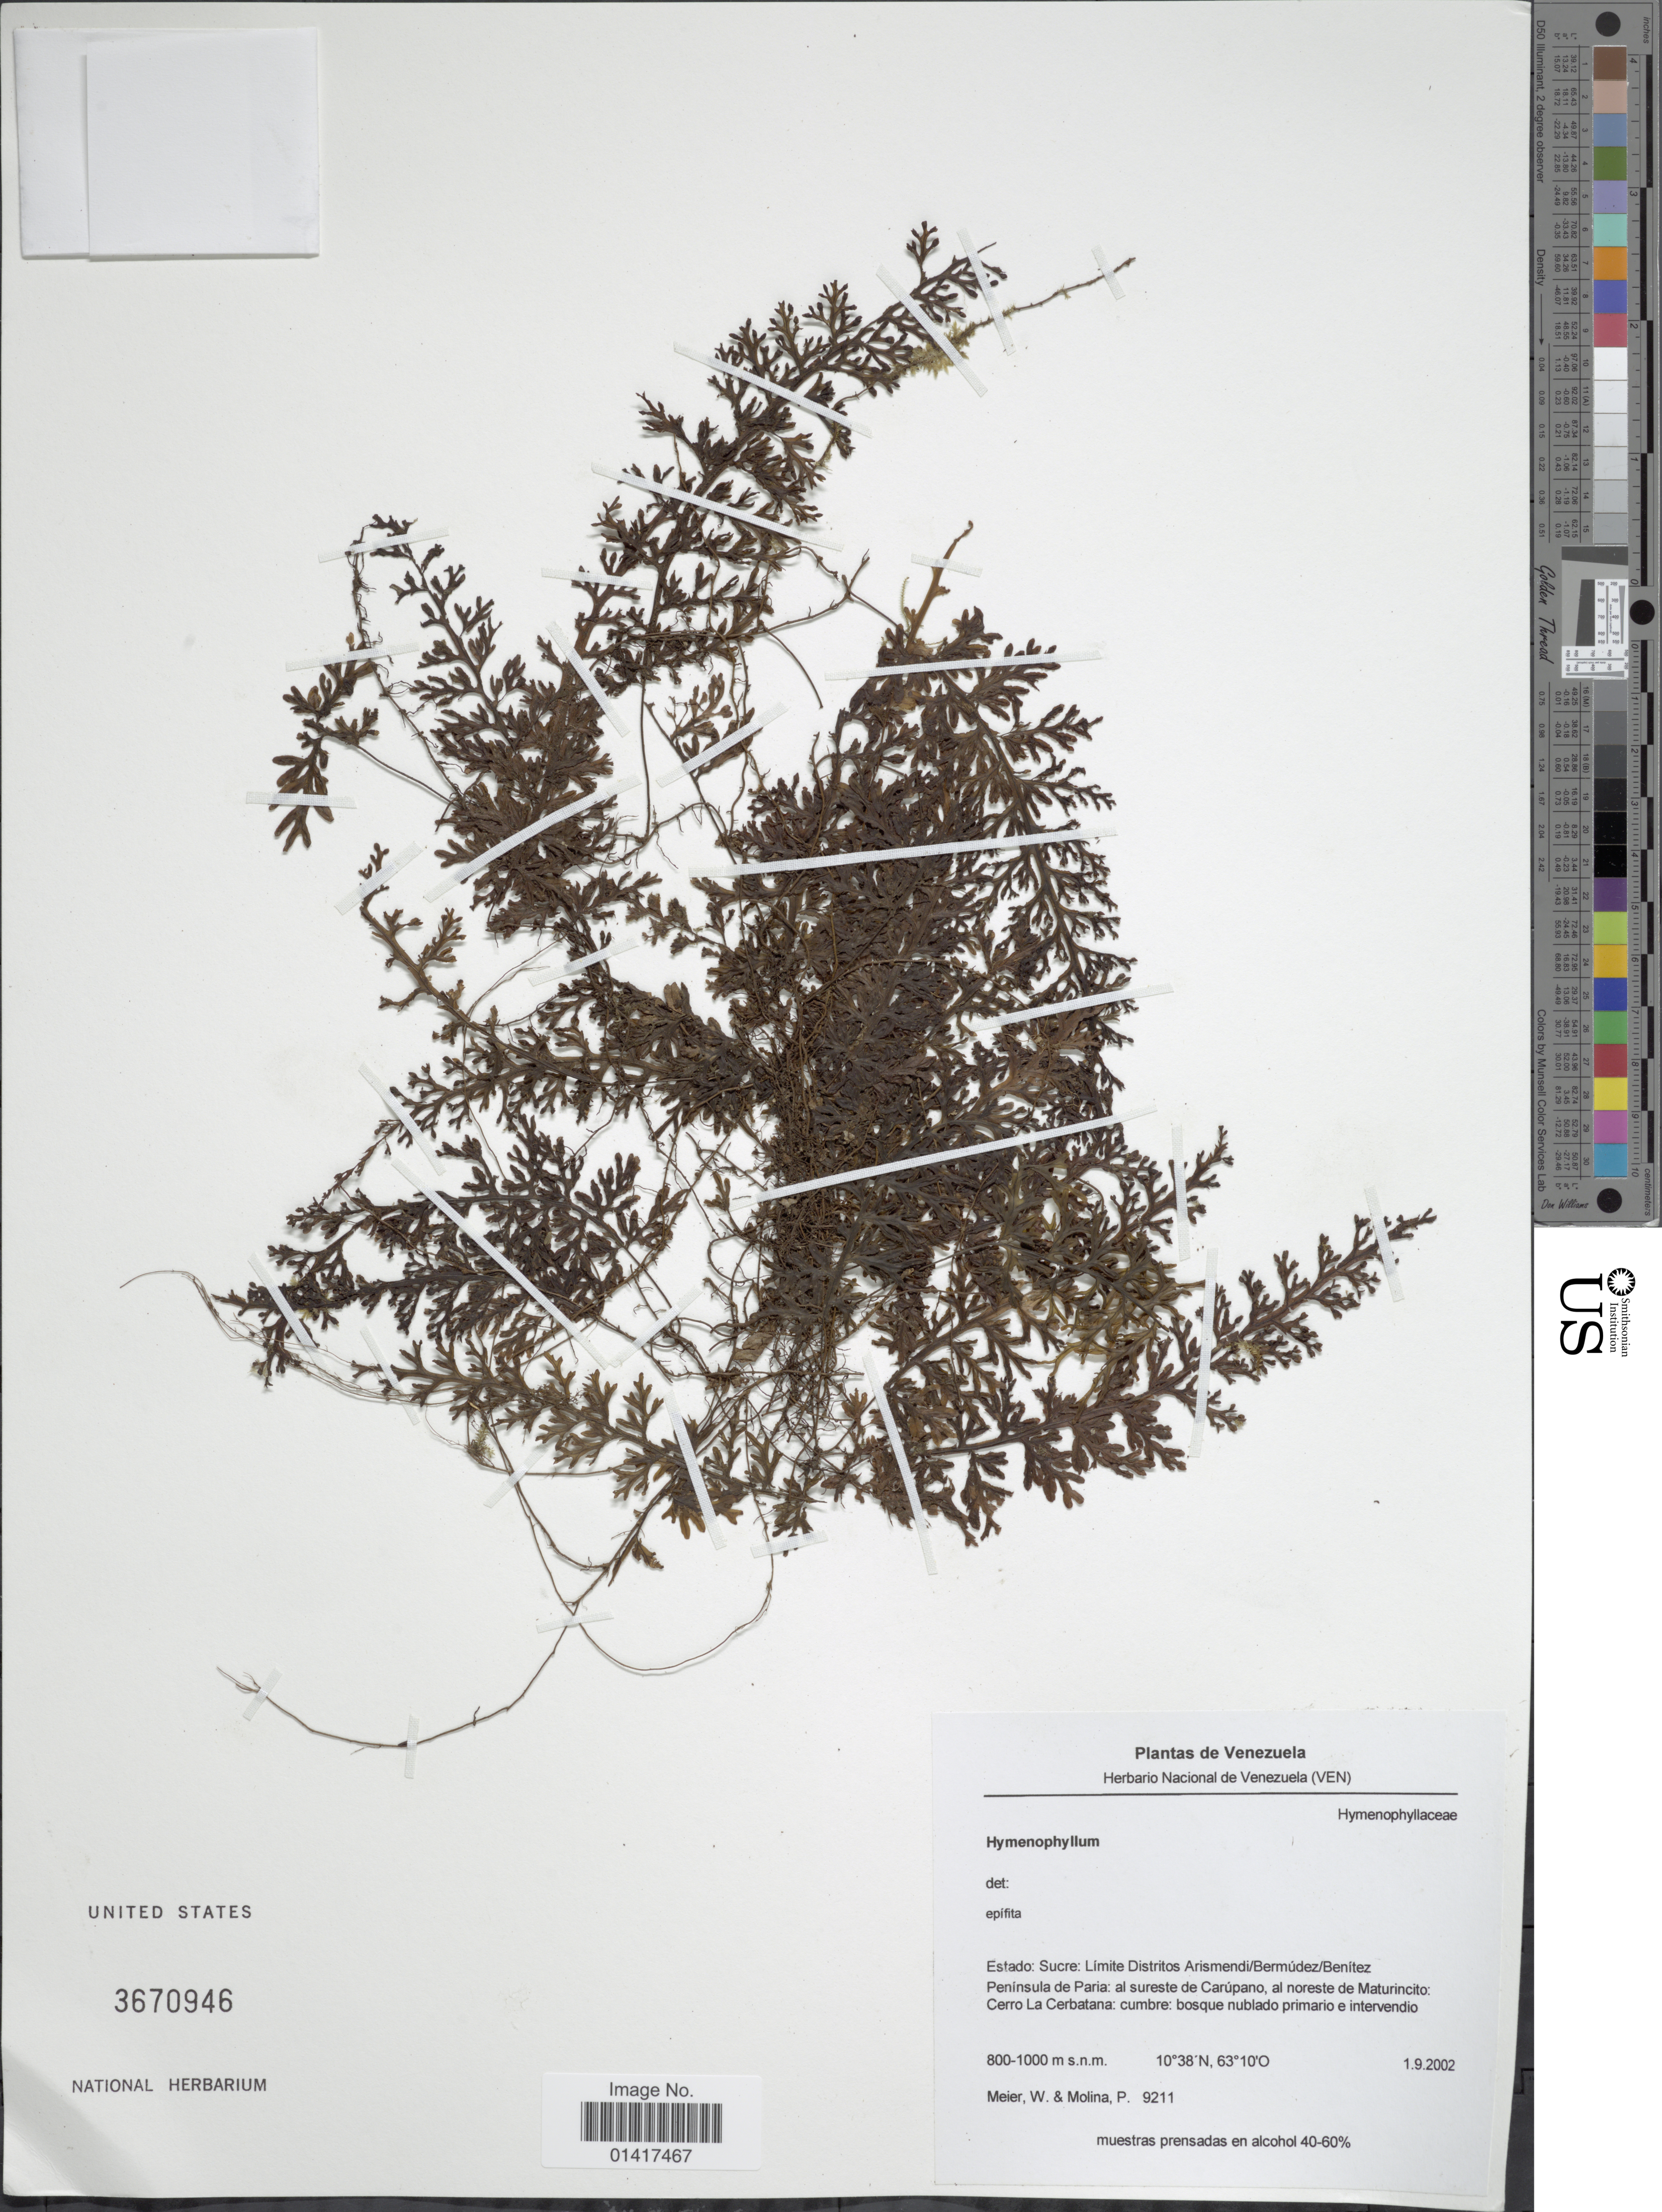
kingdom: Plantae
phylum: Tracheophyta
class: Polypodiopsida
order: Hymenophyllales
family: Hymenophyllaceae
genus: Hymenophyllum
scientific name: Hymenophyllum sp.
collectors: W. Meier & P. Molina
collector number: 9211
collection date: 2002-09-01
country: Venezuela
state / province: Sucre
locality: Estado: Sucre: Limite Distritos Arismendi/Bermudez/Benitez. Peninsula de Paria: al sureste de Carupano, al noreste de Maturincito: Cerro La Cerbatana: cumbre : Bosque nublado primario e intervendio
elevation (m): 800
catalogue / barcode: US 3670946